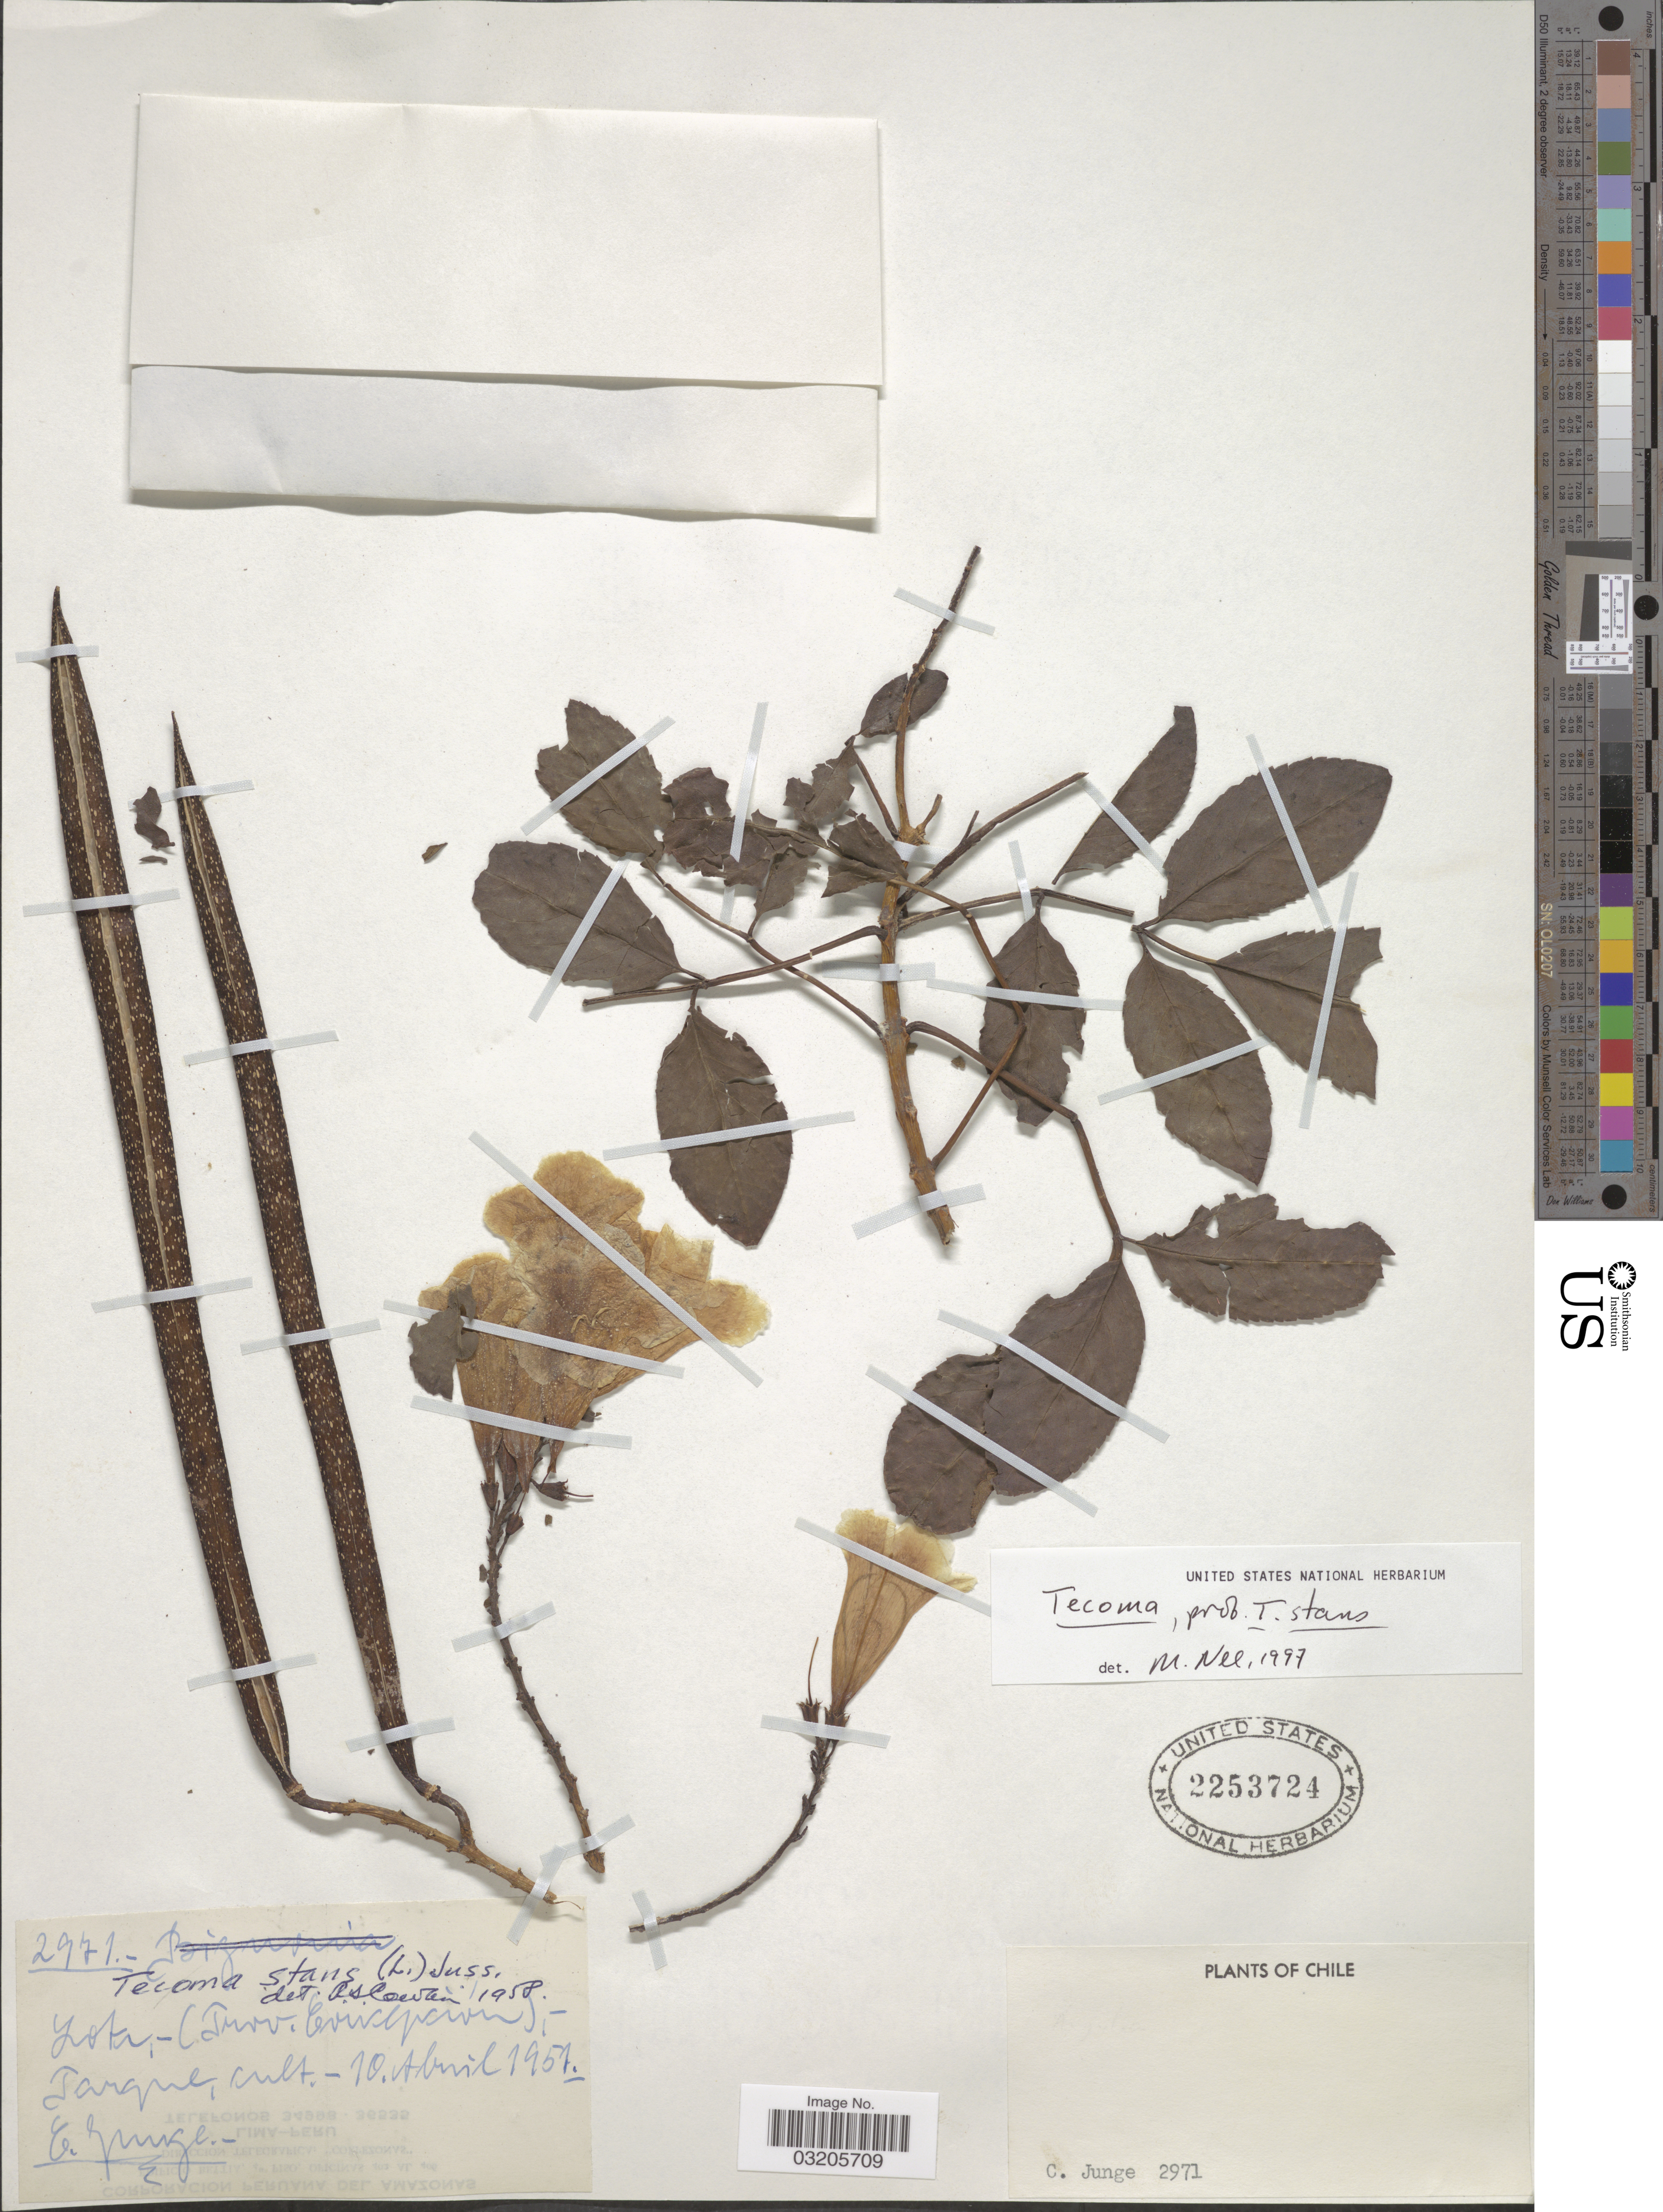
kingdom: Plantae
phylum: Tracheophyta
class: Magnoliopsida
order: Lamiales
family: Bignoniaceae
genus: Tecoma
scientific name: Tecoma stans var. stans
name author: (L.) Juss. ex Kunth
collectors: C. Junge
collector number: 2971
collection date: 1957-04-10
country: Chile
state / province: Bio-Bío (VIII)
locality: Lota - (prov. Concepcion) - Parque.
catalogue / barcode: US 2253724